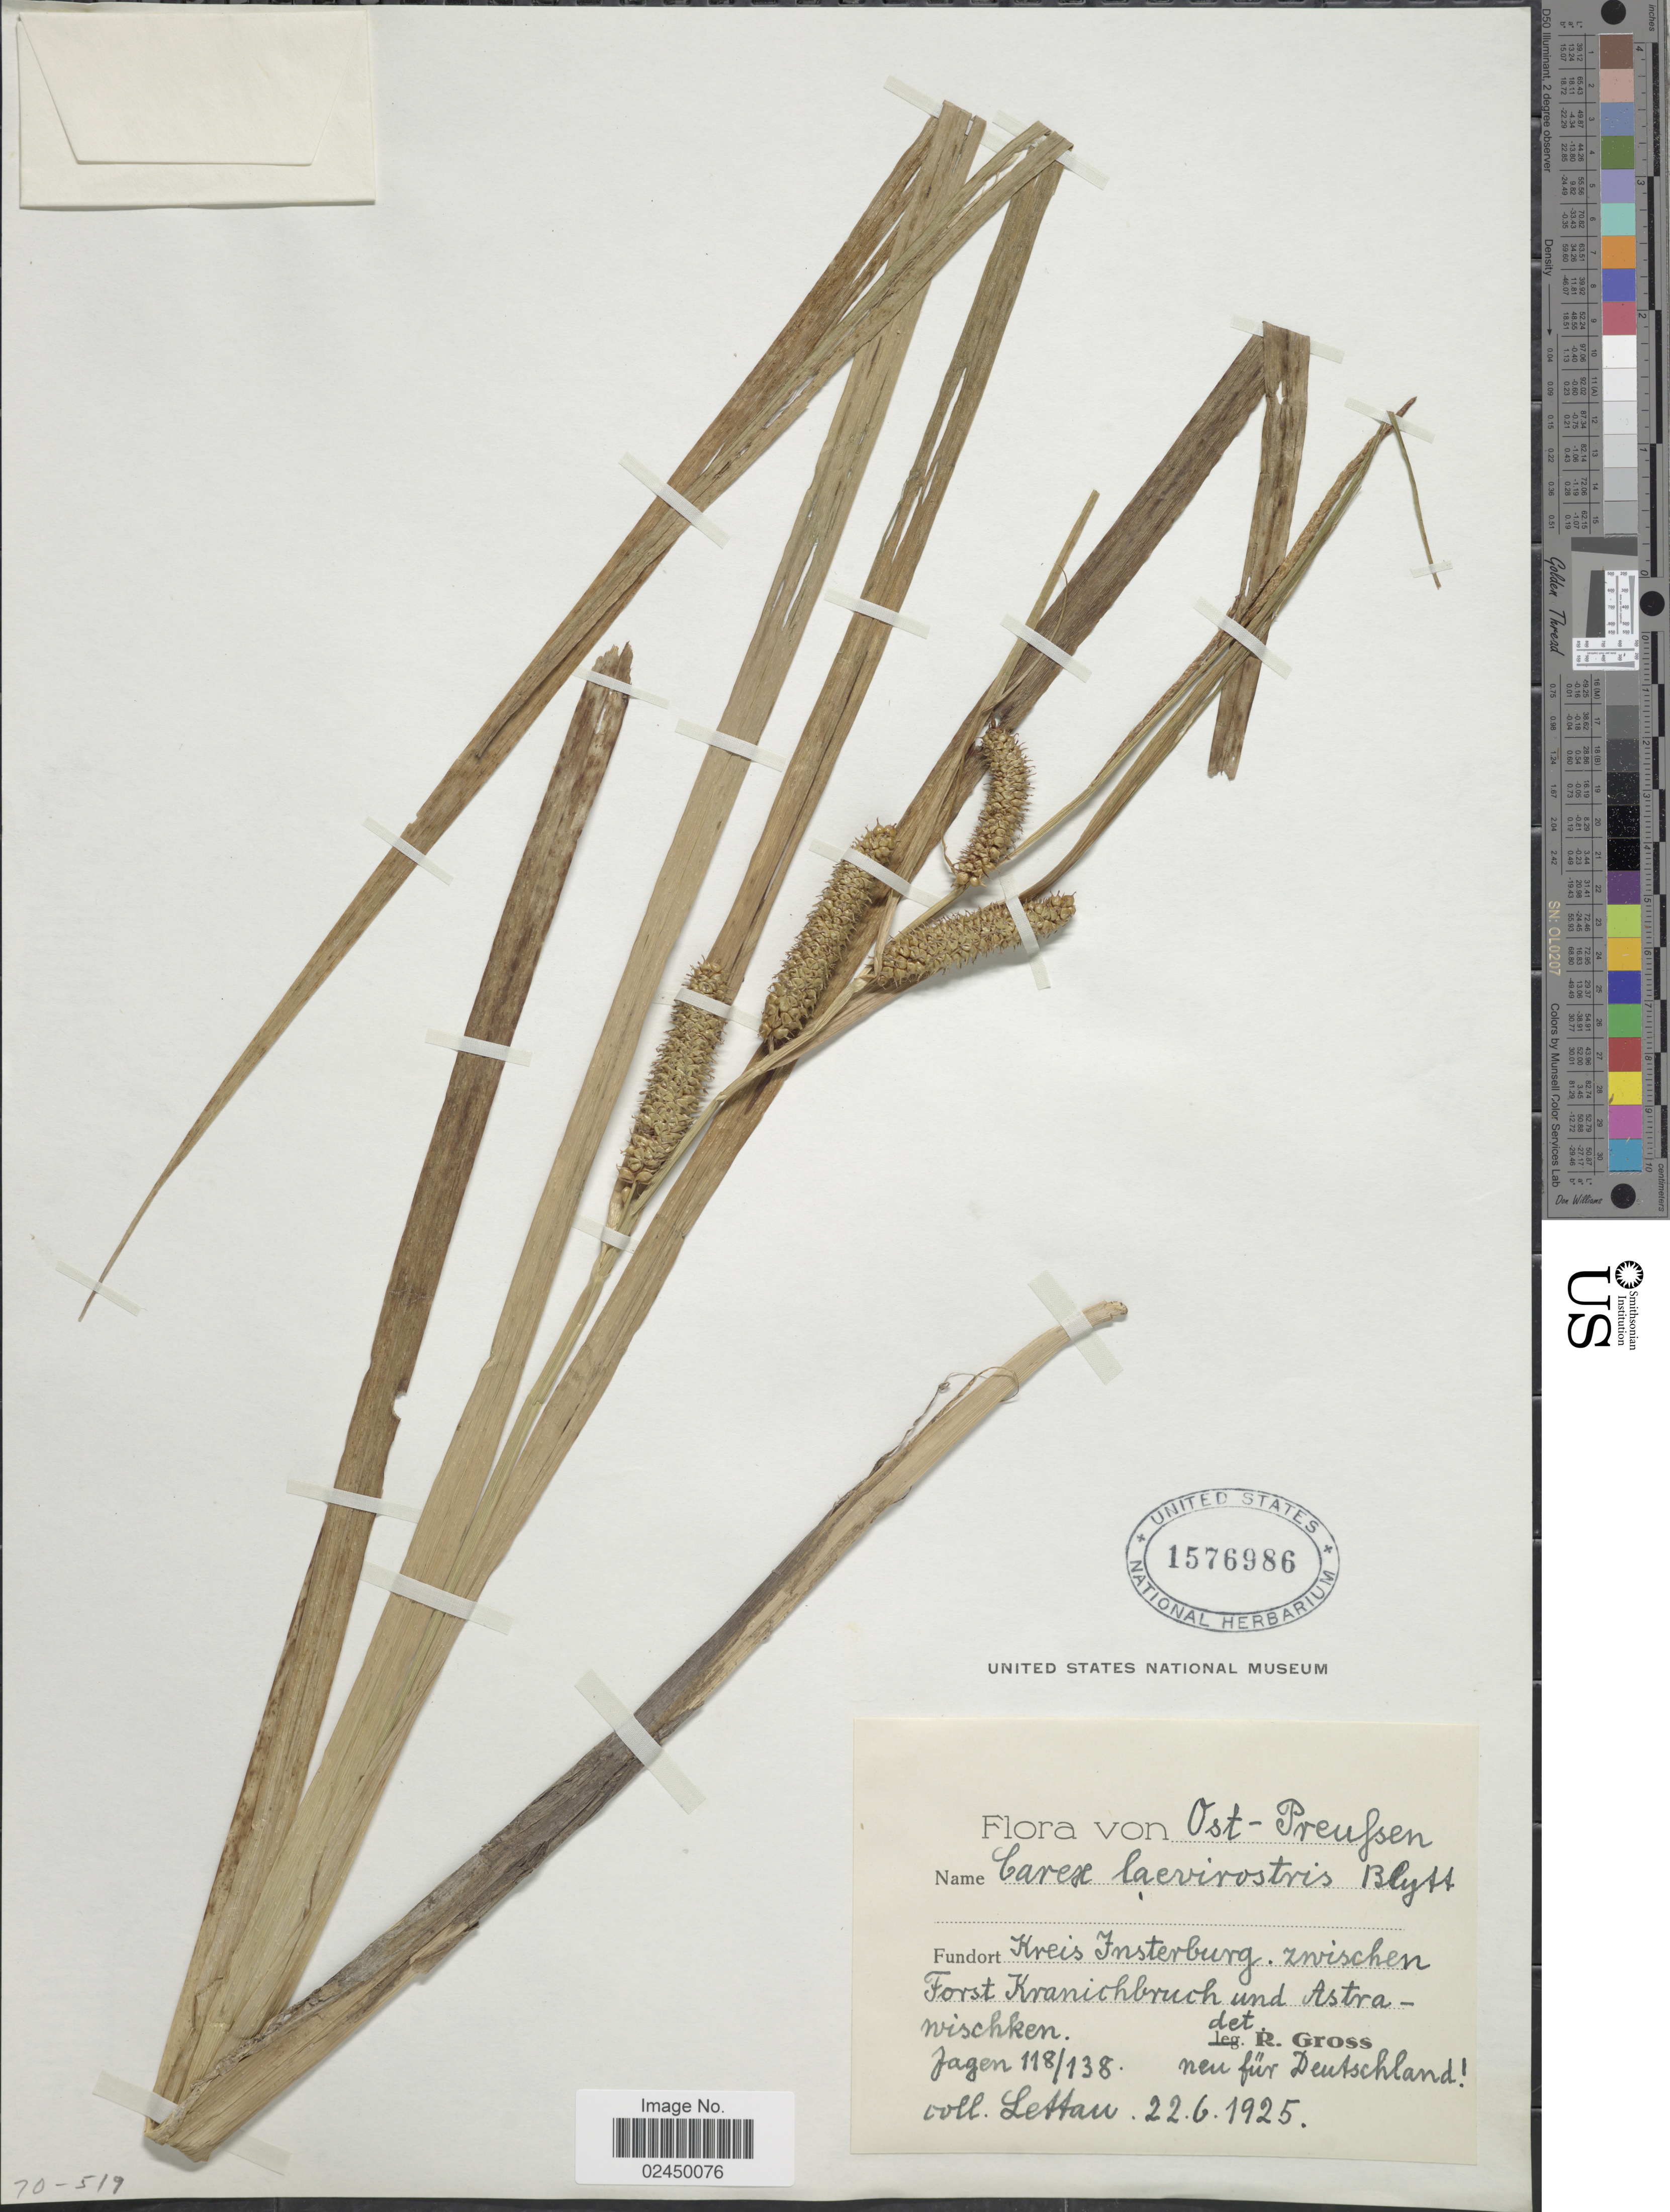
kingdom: Plantae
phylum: Tracheophyta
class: Liliopsida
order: Poales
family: Cyperaceae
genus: Carex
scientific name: Carex utriculata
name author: Boott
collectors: Lettau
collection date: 1925-06-22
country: Russian Federation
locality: Ost-Preussen, Kreis Insterburg zwischen Forst Kranichbruch und Astrawischken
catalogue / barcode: US 1576986